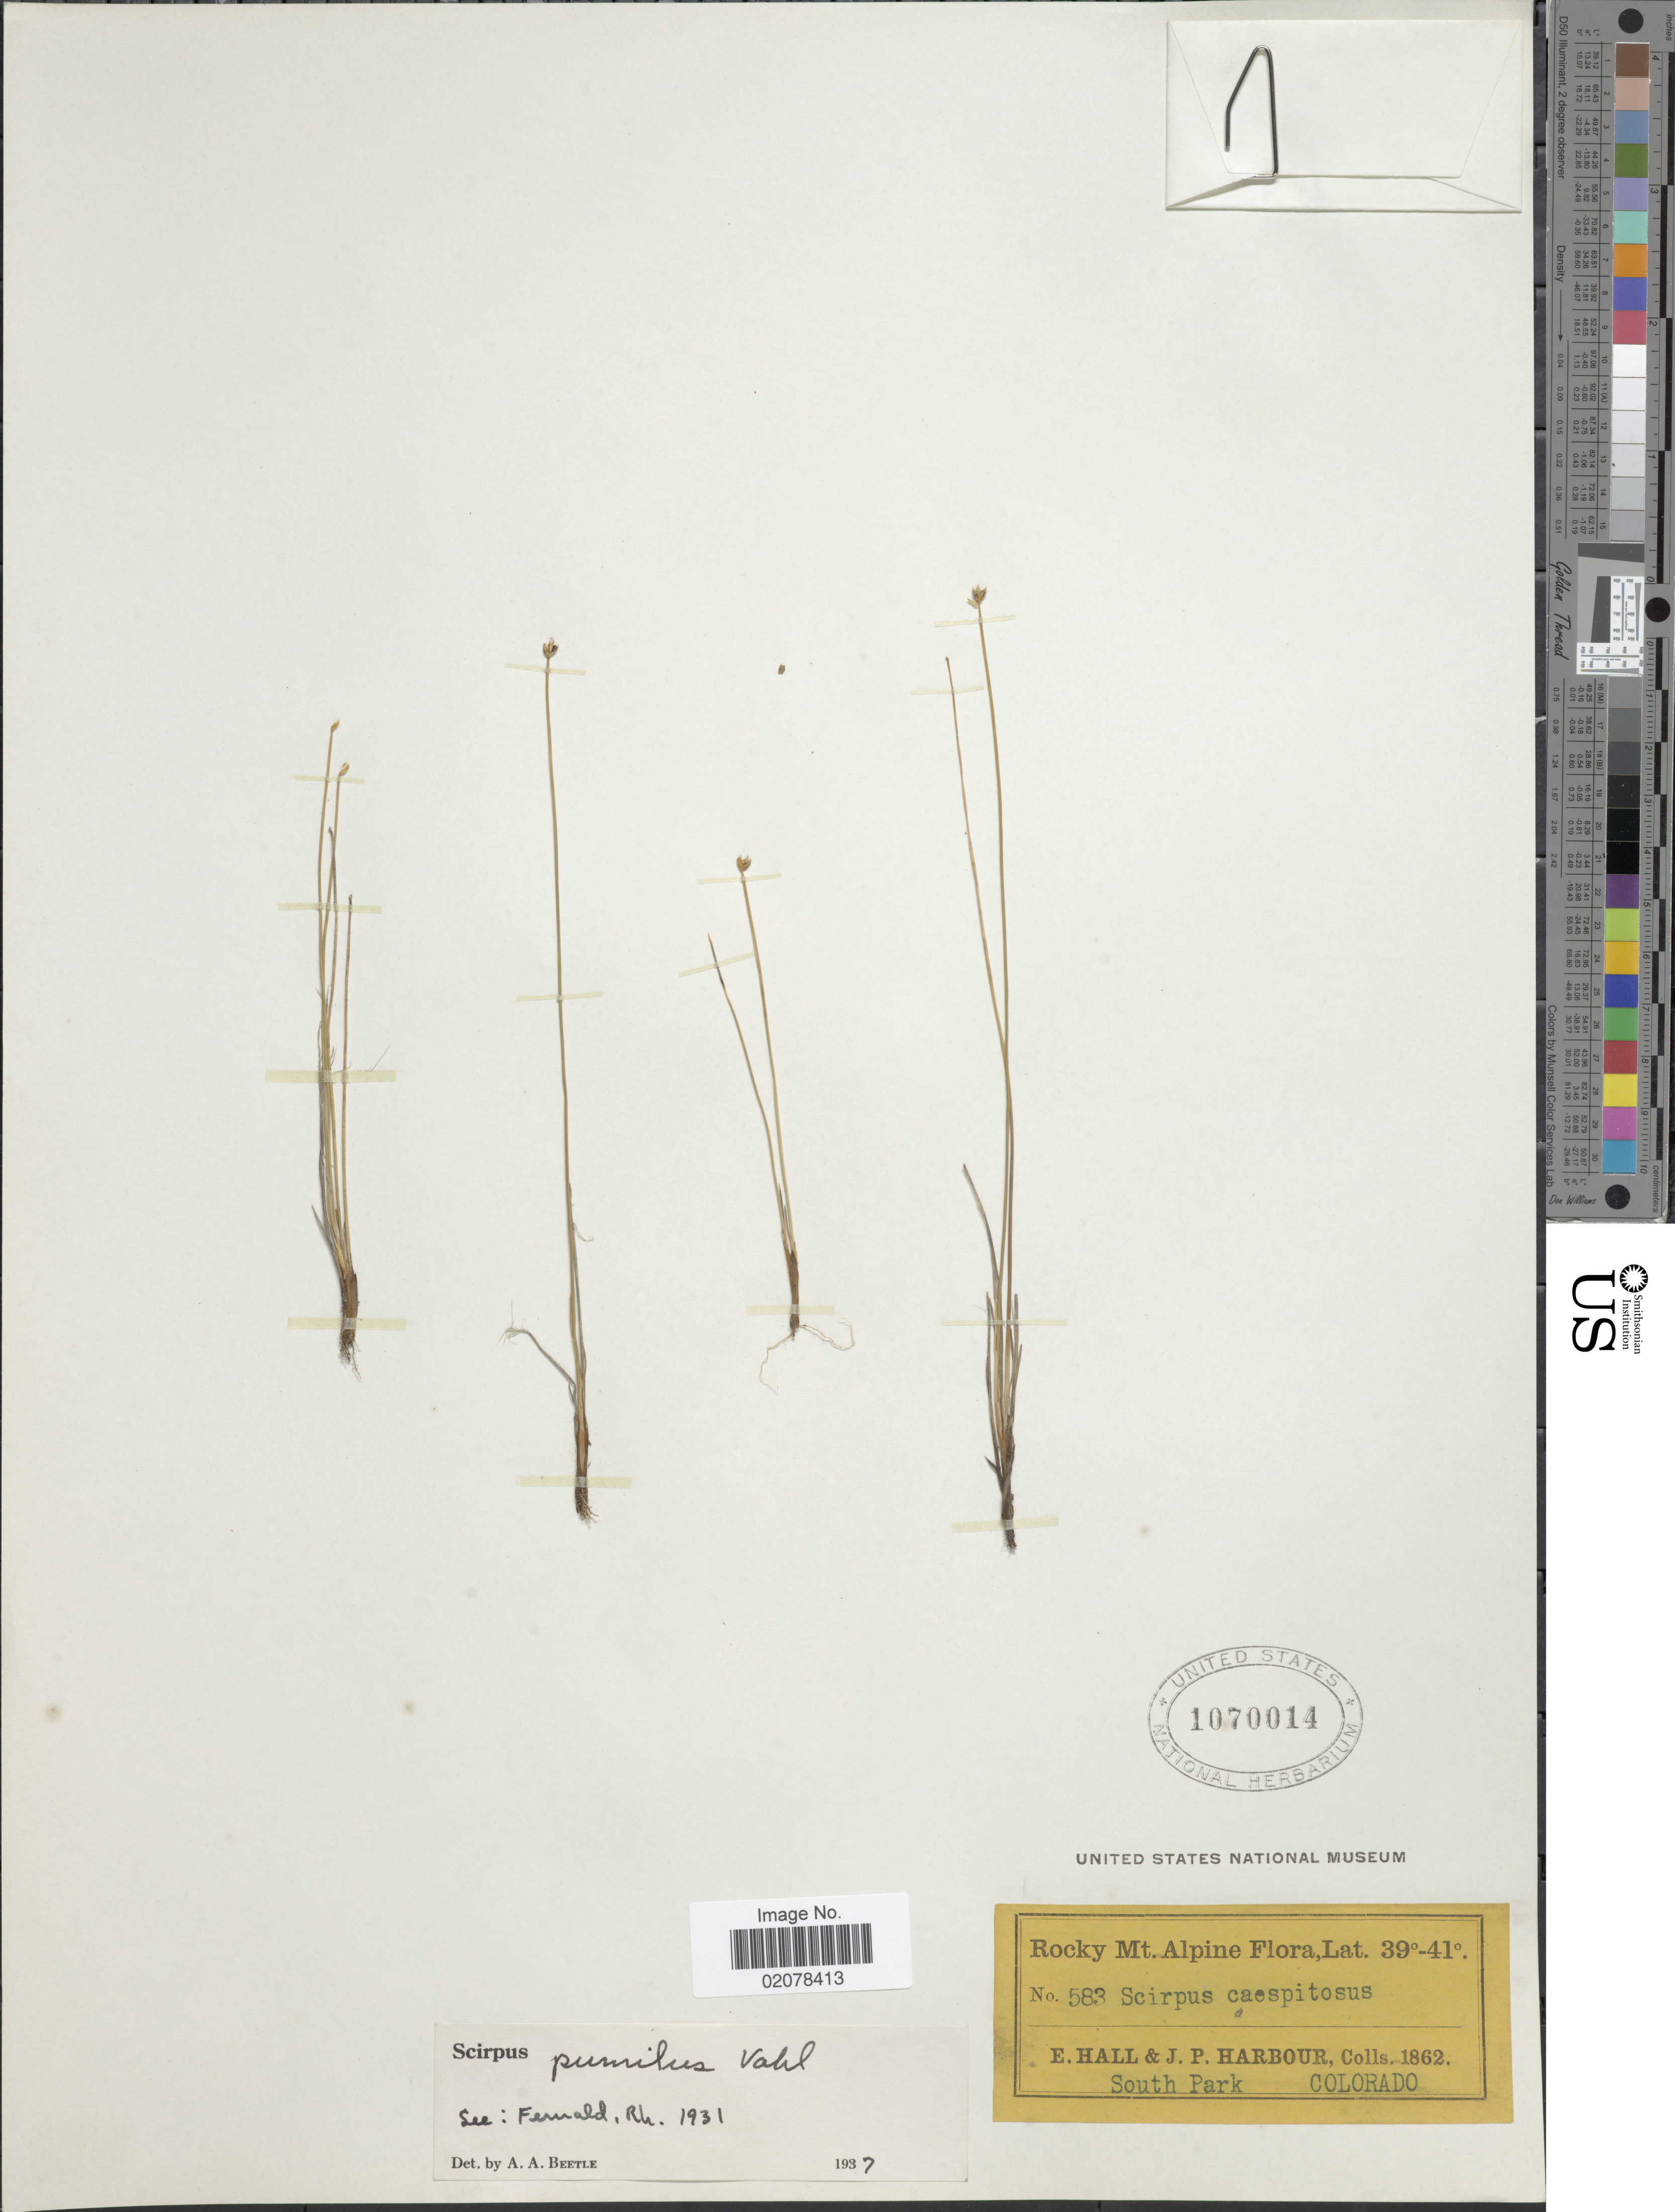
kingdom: Plantae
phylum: Tracheophyta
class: Liliopsida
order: Poales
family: Cyperaceae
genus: Trichophorum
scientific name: Trichophorum pumilum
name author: (Vahl) Schinz & Thell.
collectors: E. Hall & J. Harbour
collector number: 583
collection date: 1862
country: United States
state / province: Colorado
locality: Rocky Mt. Alpine, South Park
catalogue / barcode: US 1070014